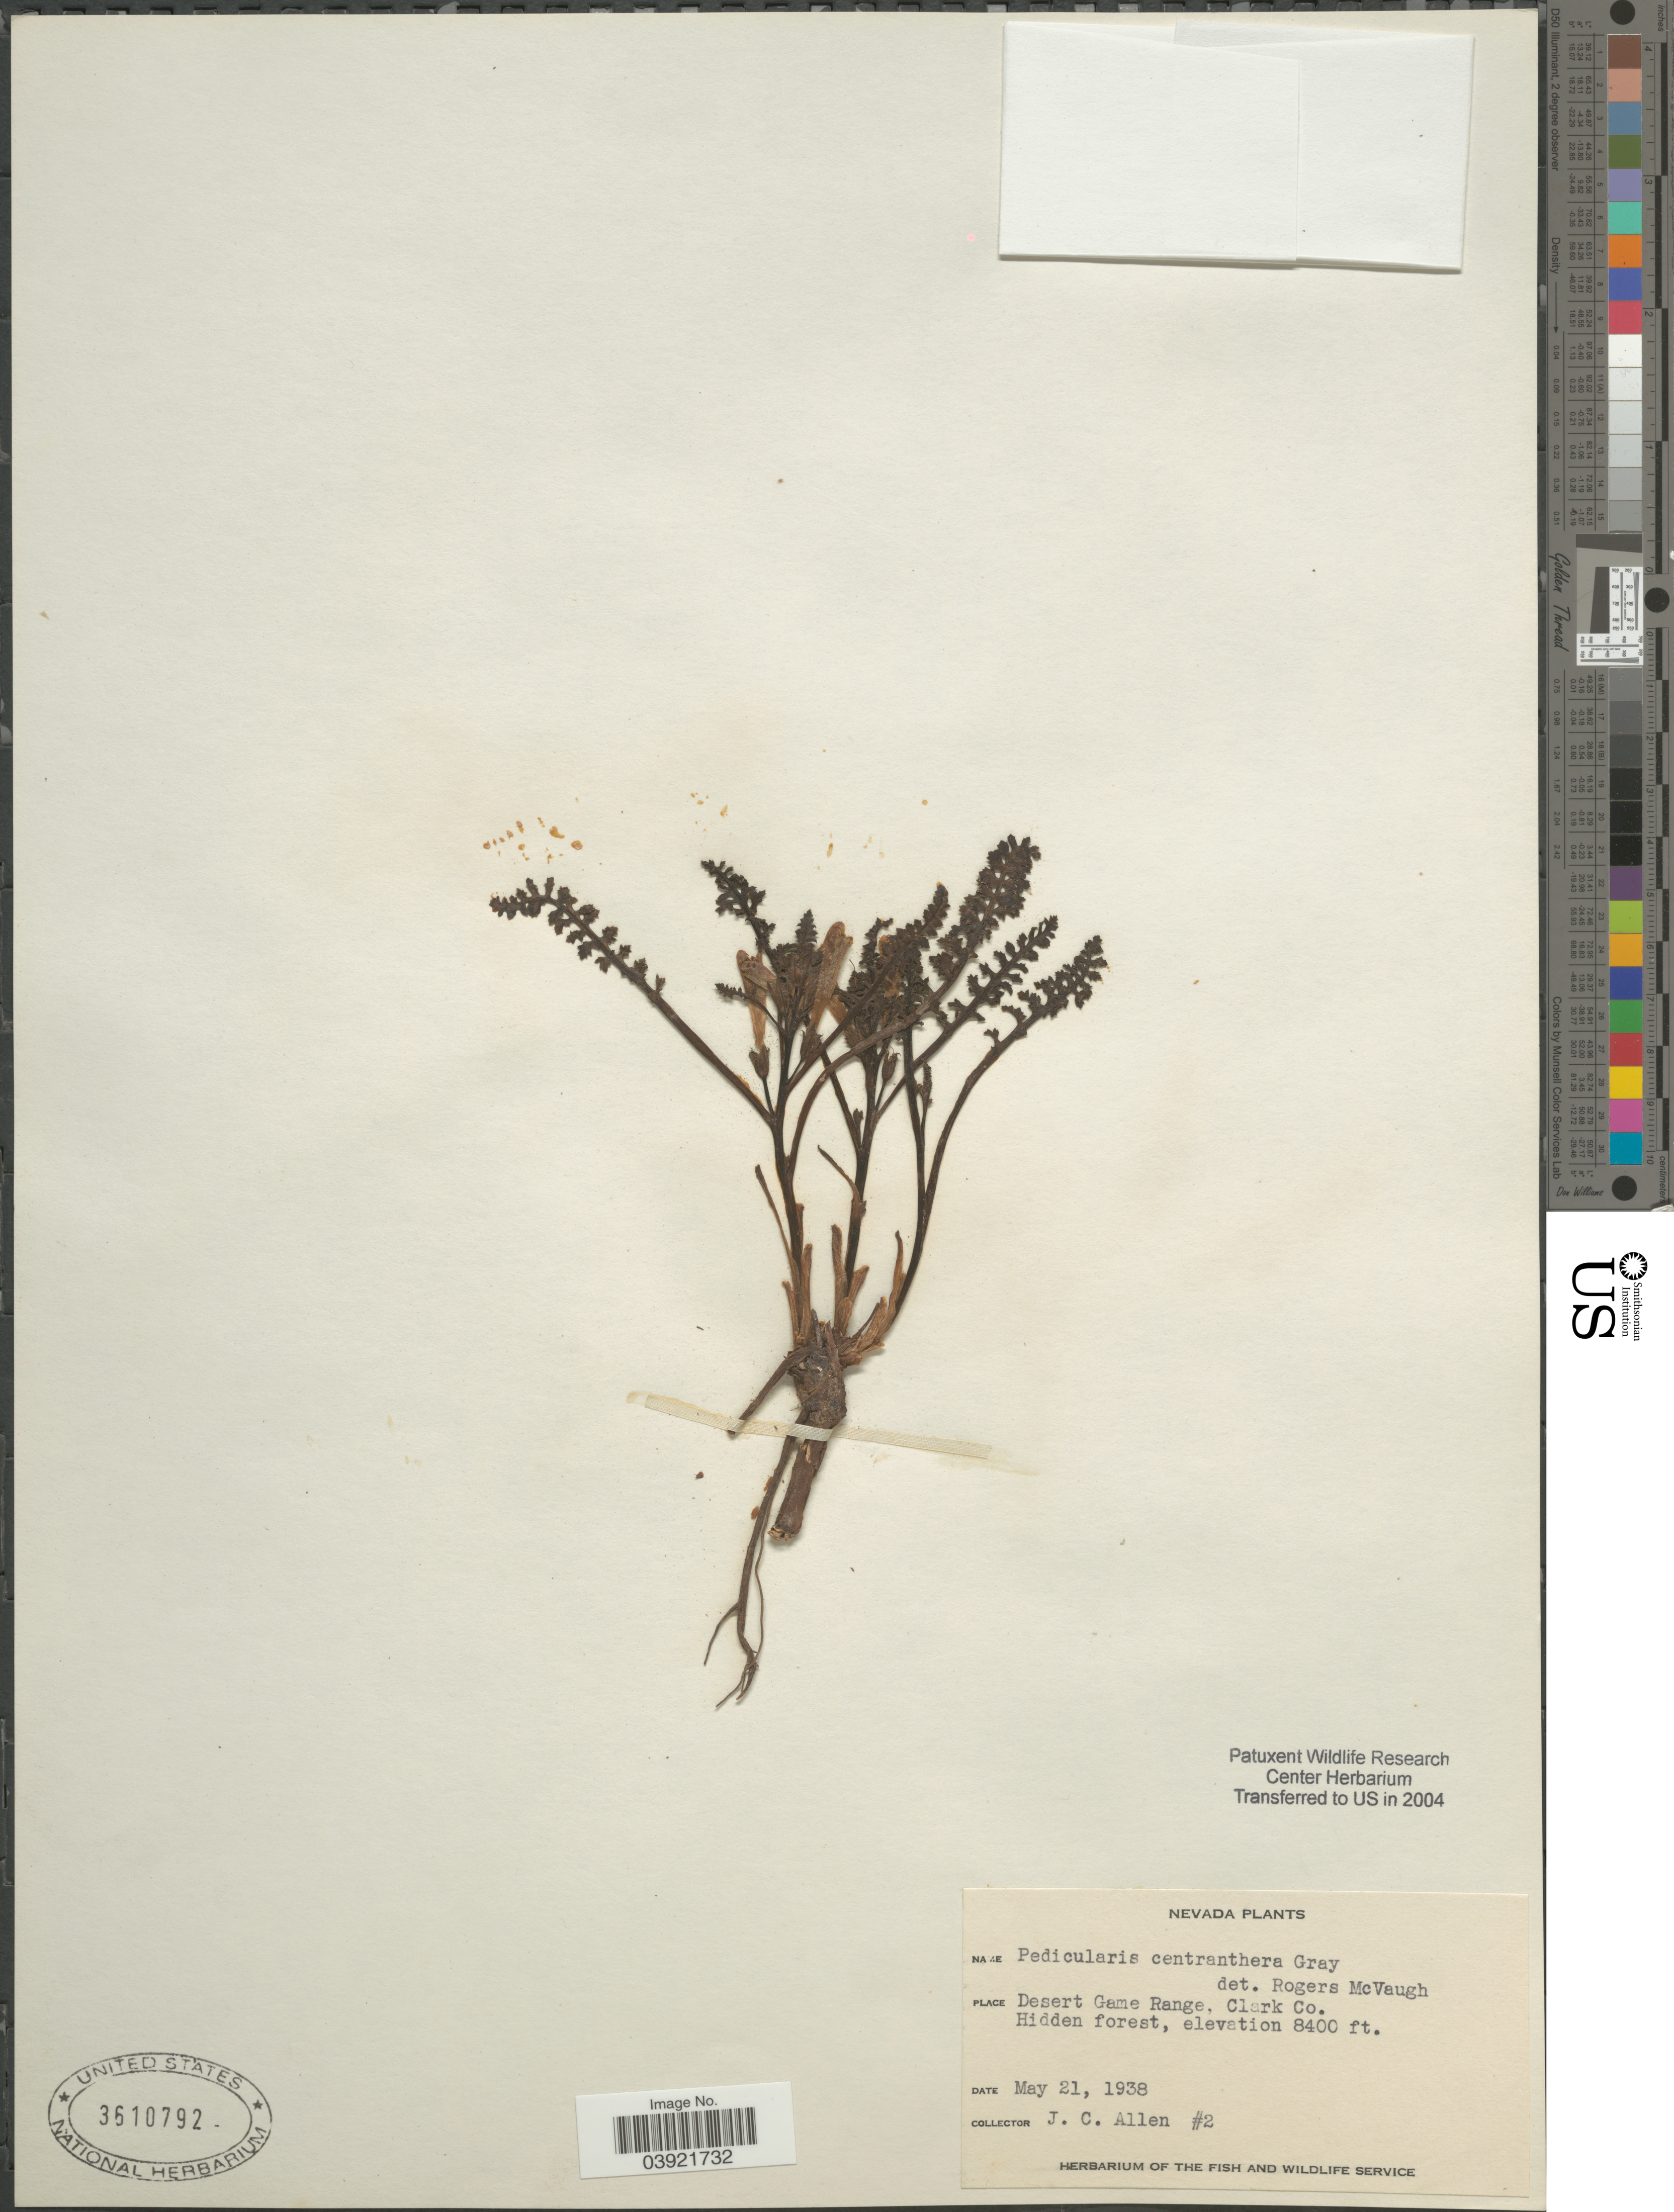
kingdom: Plantae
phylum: Tracheophyta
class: Magnoliopsida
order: Lamiales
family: Orobanchaceae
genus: Pedicularis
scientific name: Pedicularis centranthera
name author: A. Gray in Emory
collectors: J. C. Allen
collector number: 2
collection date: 1938-05-21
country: United States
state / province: Nevada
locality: Desert Game Range, Clark Co.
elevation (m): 2560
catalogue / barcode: US 3610792